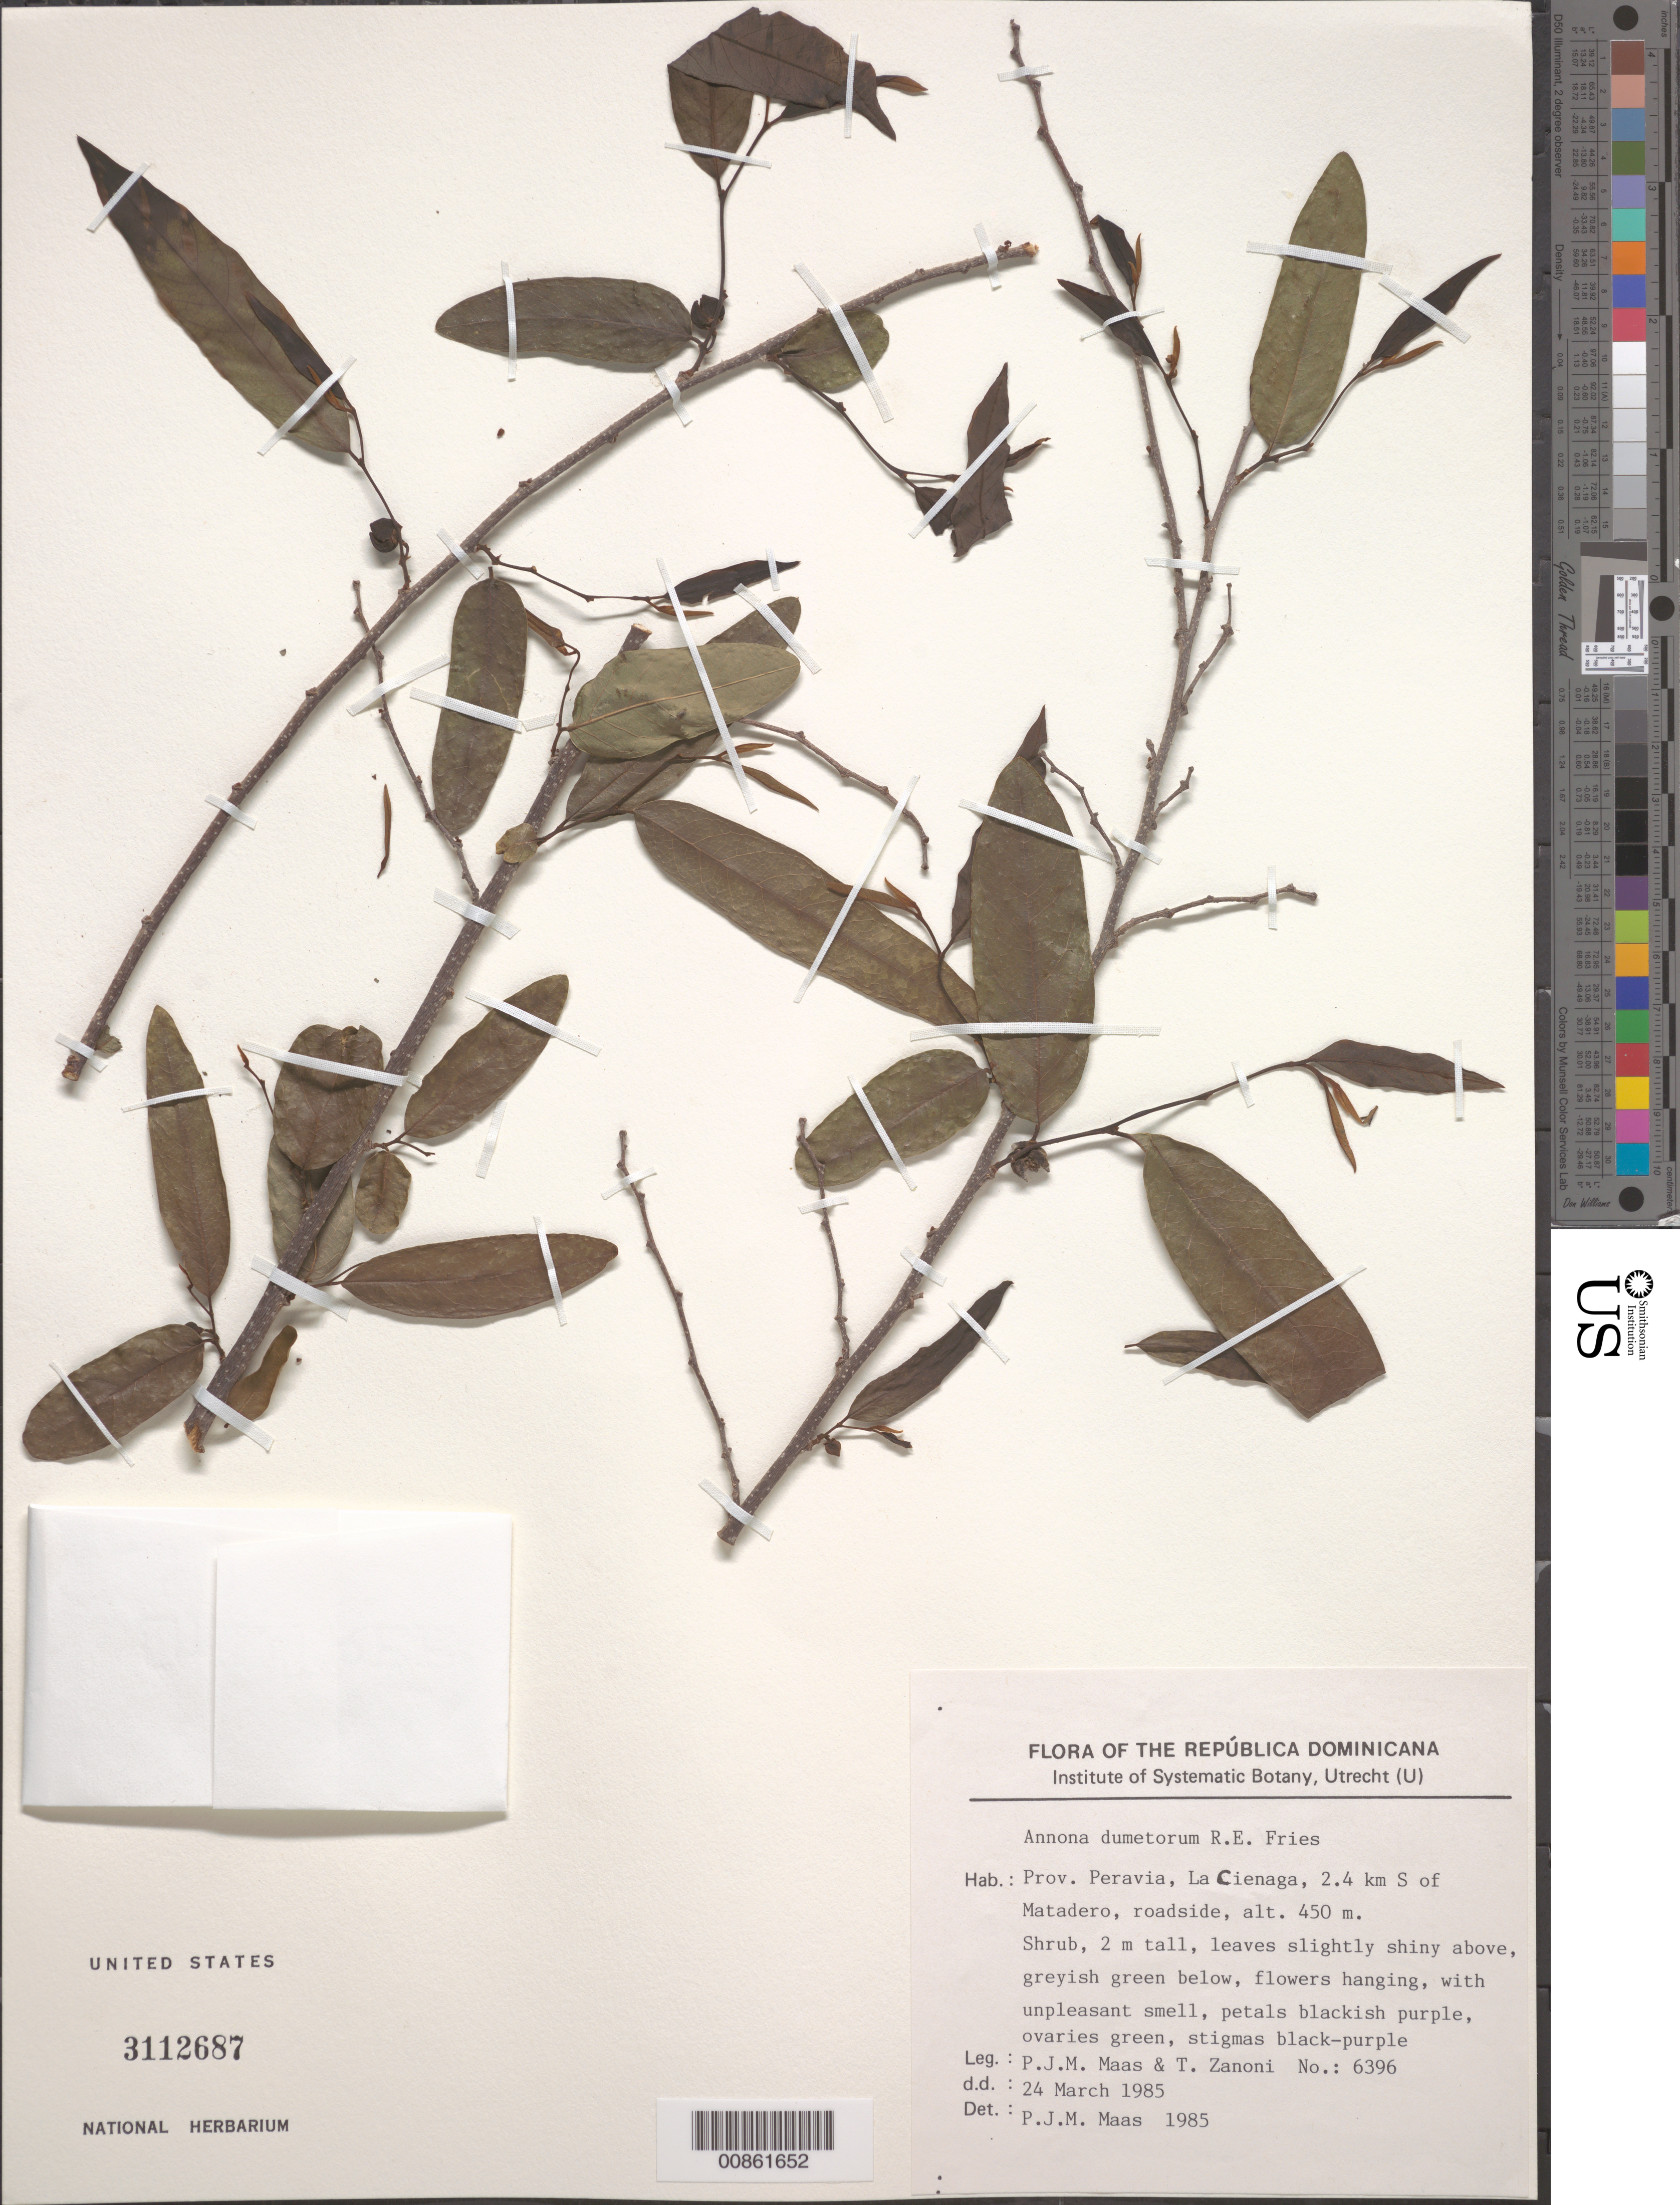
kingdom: Plantae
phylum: Tracheophyta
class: Magnoliopsida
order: Magnoliales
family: Annonaceae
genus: Annona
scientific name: Annona dumetorum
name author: R.E. Fr.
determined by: Maas, Paul J. M.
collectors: P. Maas & T. A. Zanoni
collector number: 6396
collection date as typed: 24 Mar 1985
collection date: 1985-03-24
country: Dominican Republic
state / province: Peravia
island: Hispaniola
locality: La Ciénaga, 2.4 km S of Matadero, roadside.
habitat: Roadside.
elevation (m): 450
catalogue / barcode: US 3112687